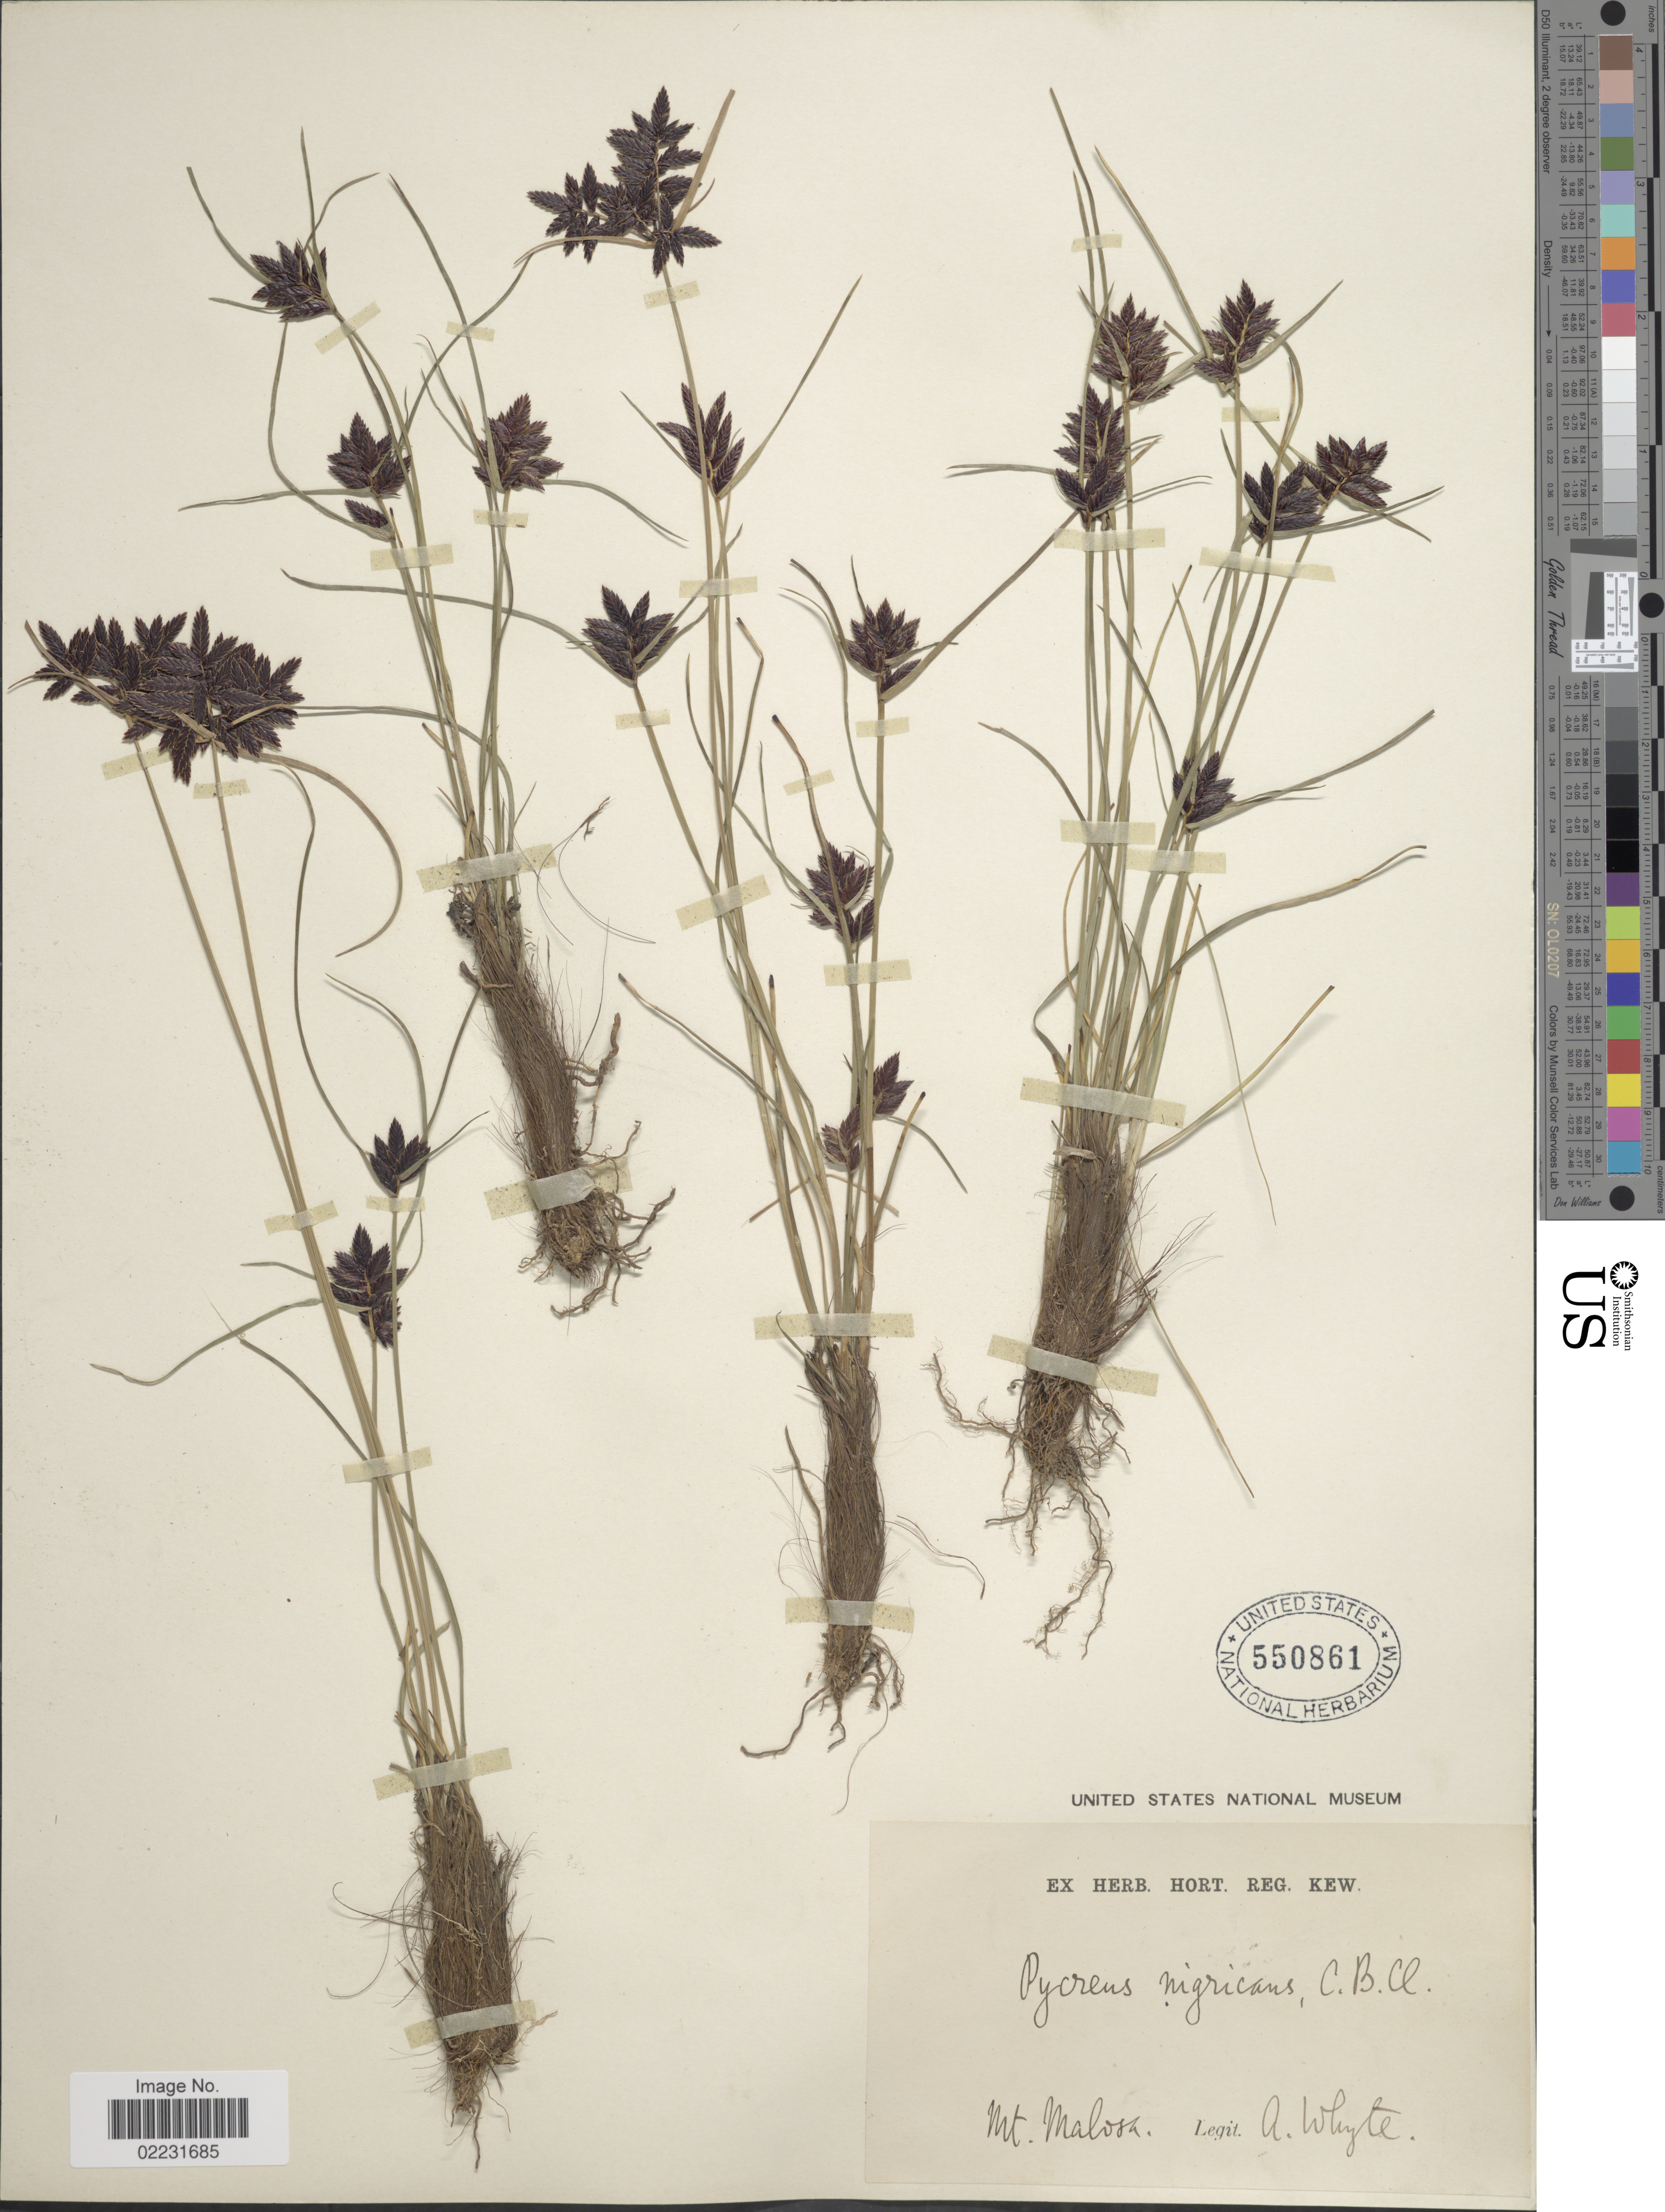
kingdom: Plantae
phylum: Tracheophyta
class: Liliopsida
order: Poales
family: Cyperaceae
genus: Cyperus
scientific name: Cyperus nigricans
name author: Steud.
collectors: A. Whyte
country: Malawi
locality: Mt. Malosa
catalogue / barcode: US 550861